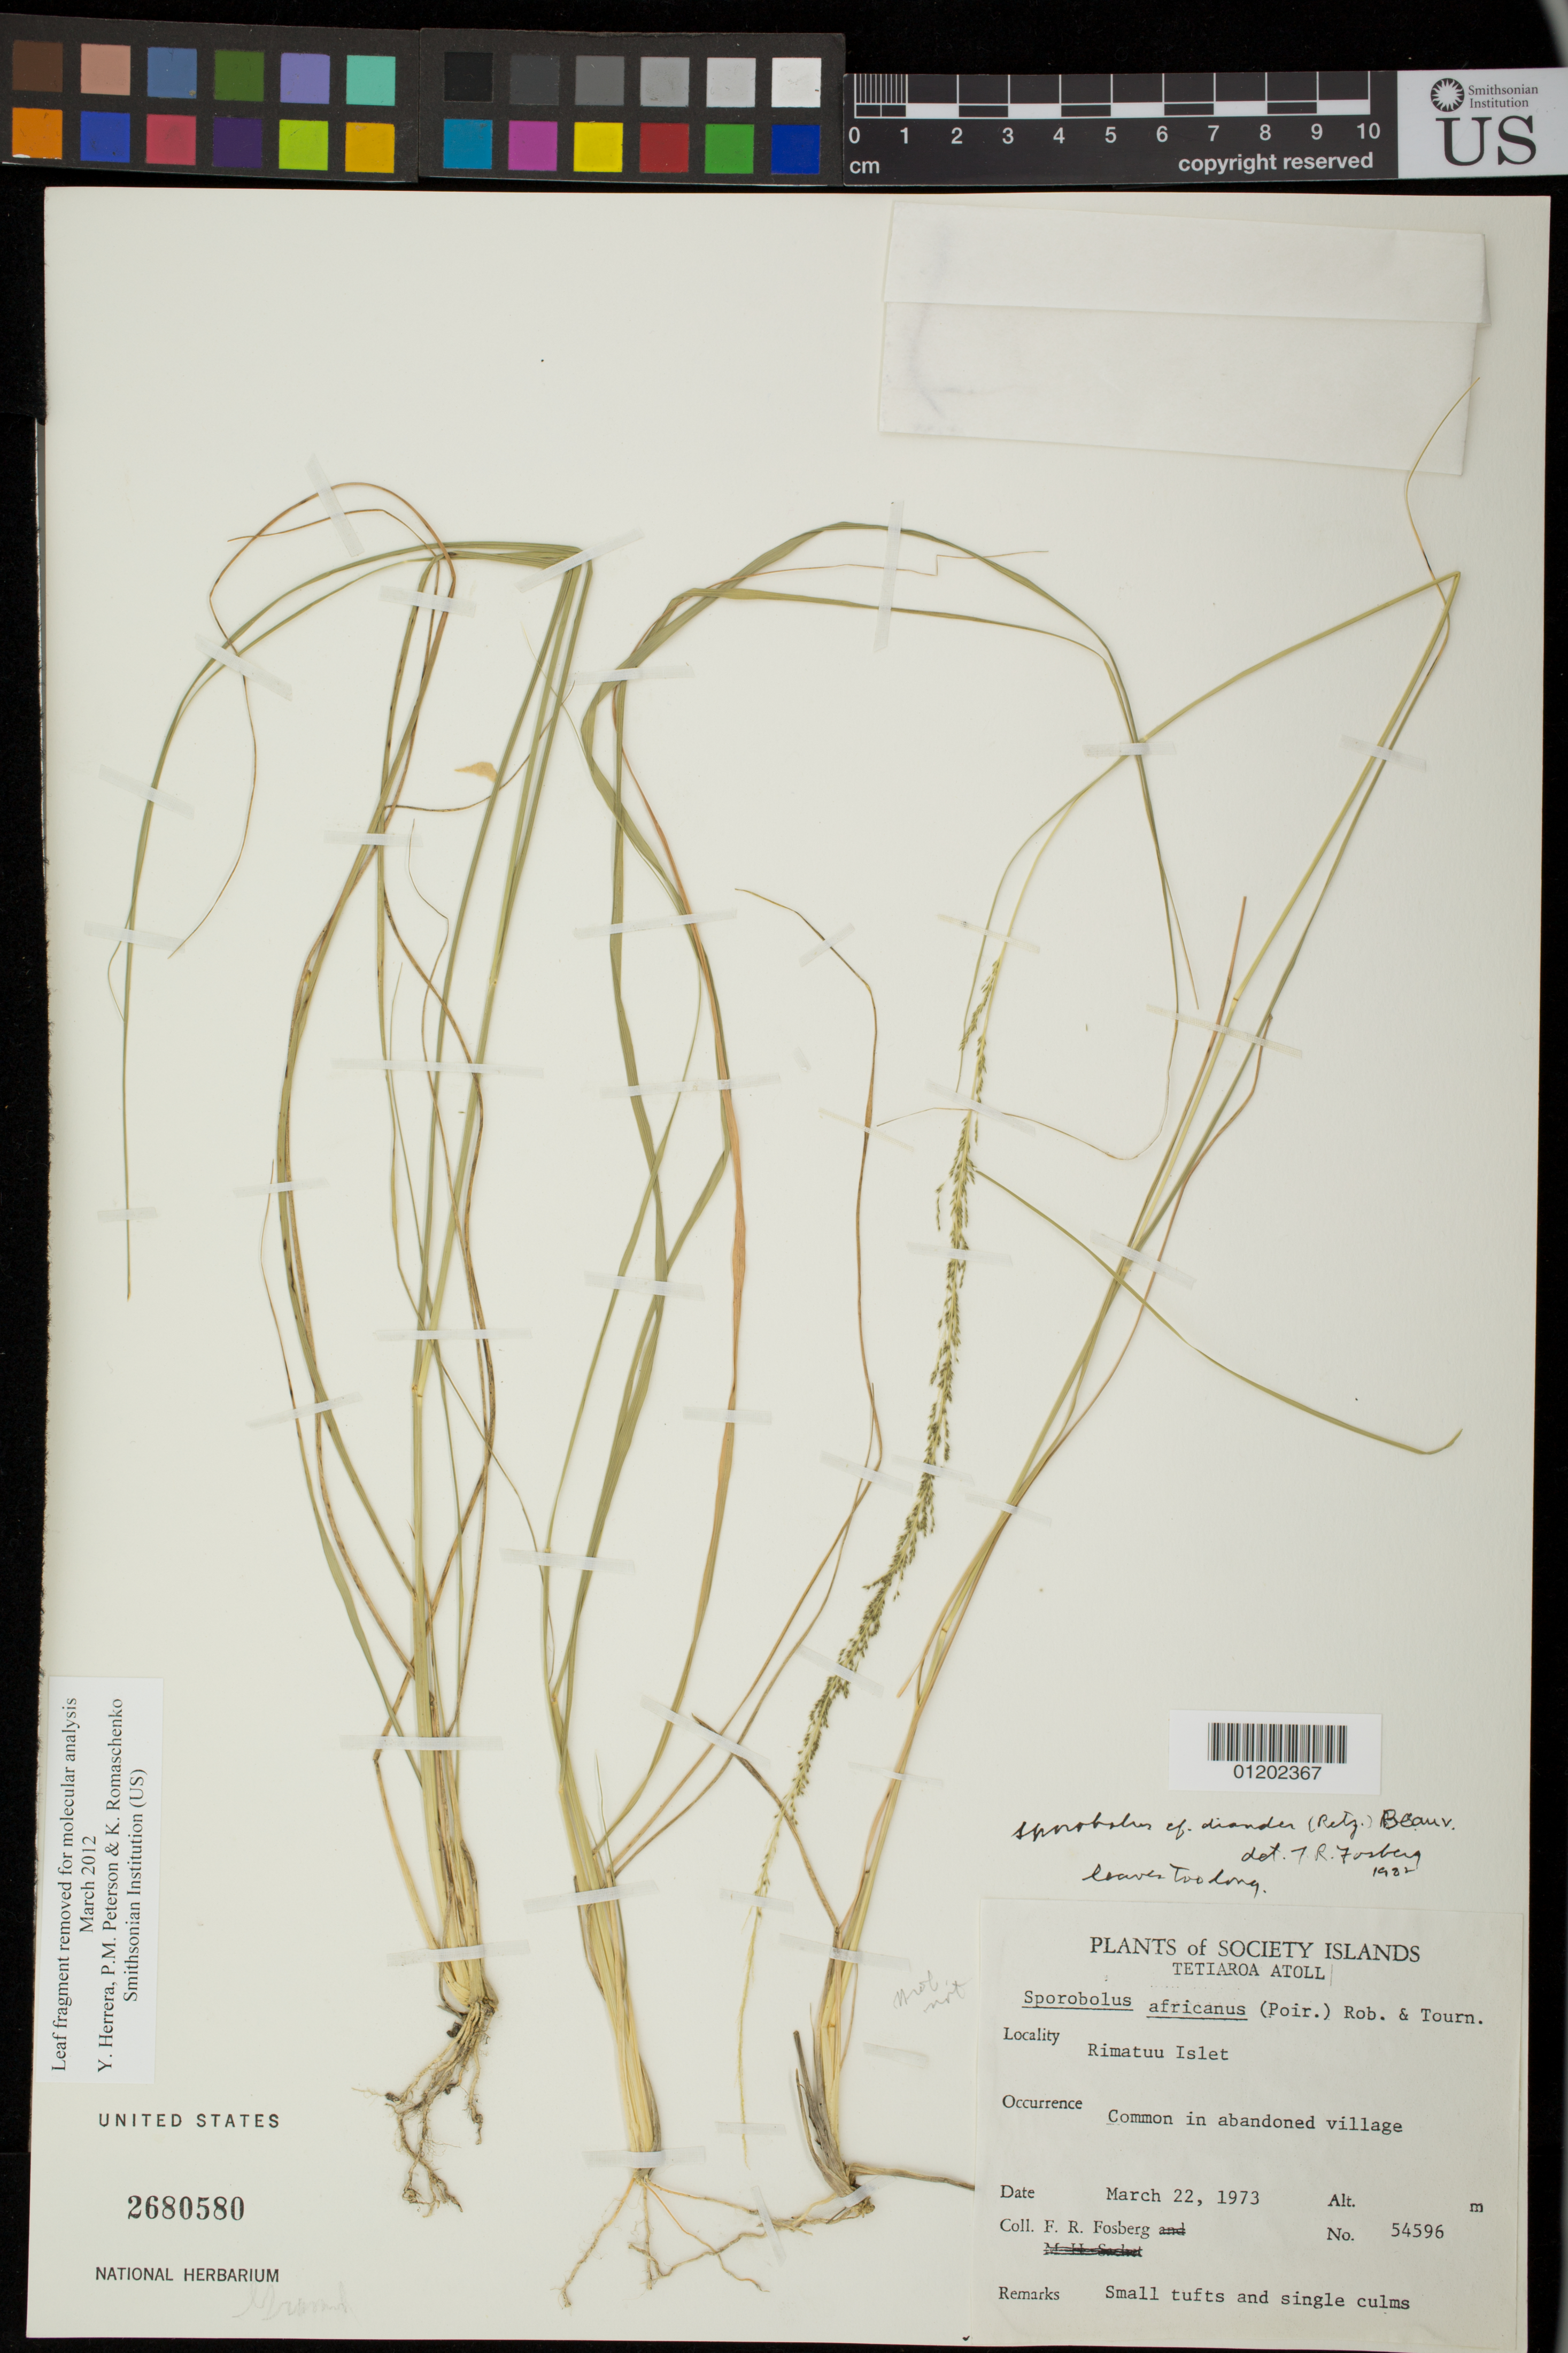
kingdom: Plantae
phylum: Tracheophyta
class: Liliopsida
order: Poales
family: Poaceae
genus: Sporobolus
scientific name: Sporobolus diander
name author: (Retz.) P. Beauv.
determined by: Fosberg, F. R.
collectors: F. R. Fosberg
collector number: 54596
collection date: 1973-03-22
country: French Polynesia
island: Tetiaroa Atoll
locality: Rimatuu Islet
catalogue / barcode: US 2680580